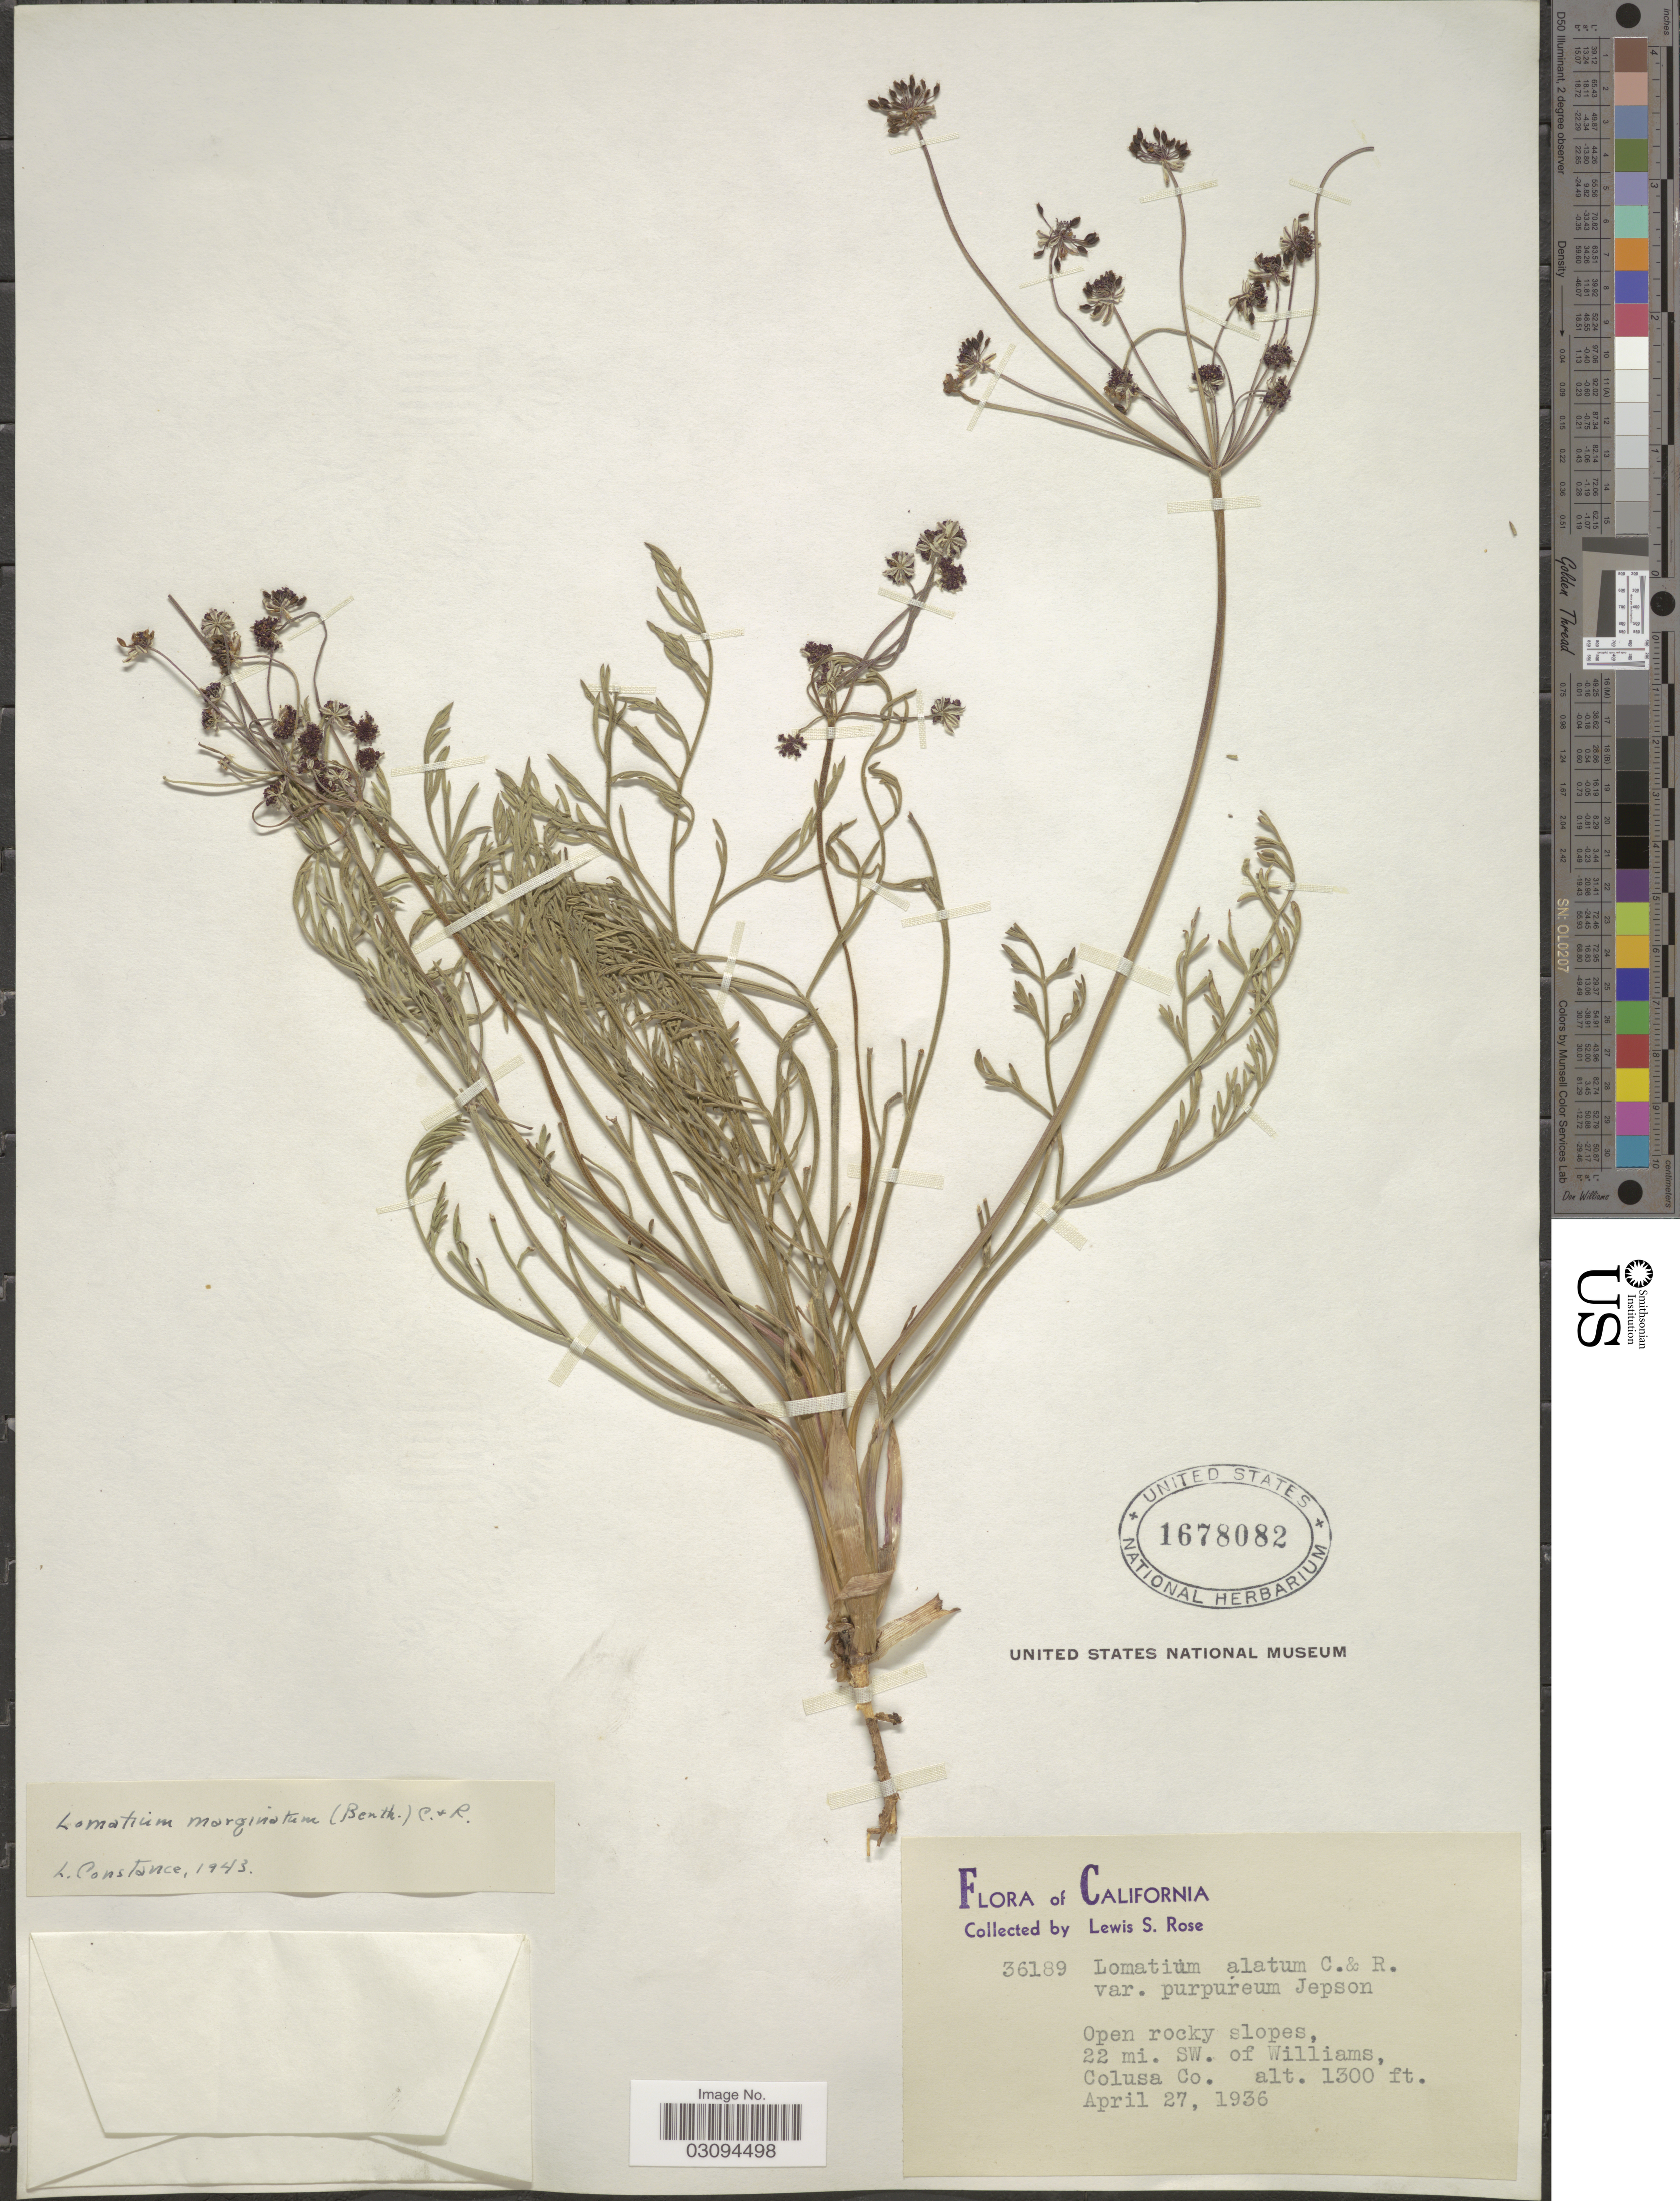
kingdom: Plantae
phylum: Tracheophyta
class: Magnoliopsida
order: Apiales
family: Apiaceae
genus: Lomatium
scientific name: Lomatium marginatum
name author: (Benth.) J.M. Coult. & Rose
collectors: L. S. Rose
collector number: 36189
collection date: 1936-04-27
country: United States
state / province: California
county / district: Colusa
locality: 22 mi. SW. of Williams, Colusa Co.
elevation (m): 396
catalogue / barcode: US 1678082